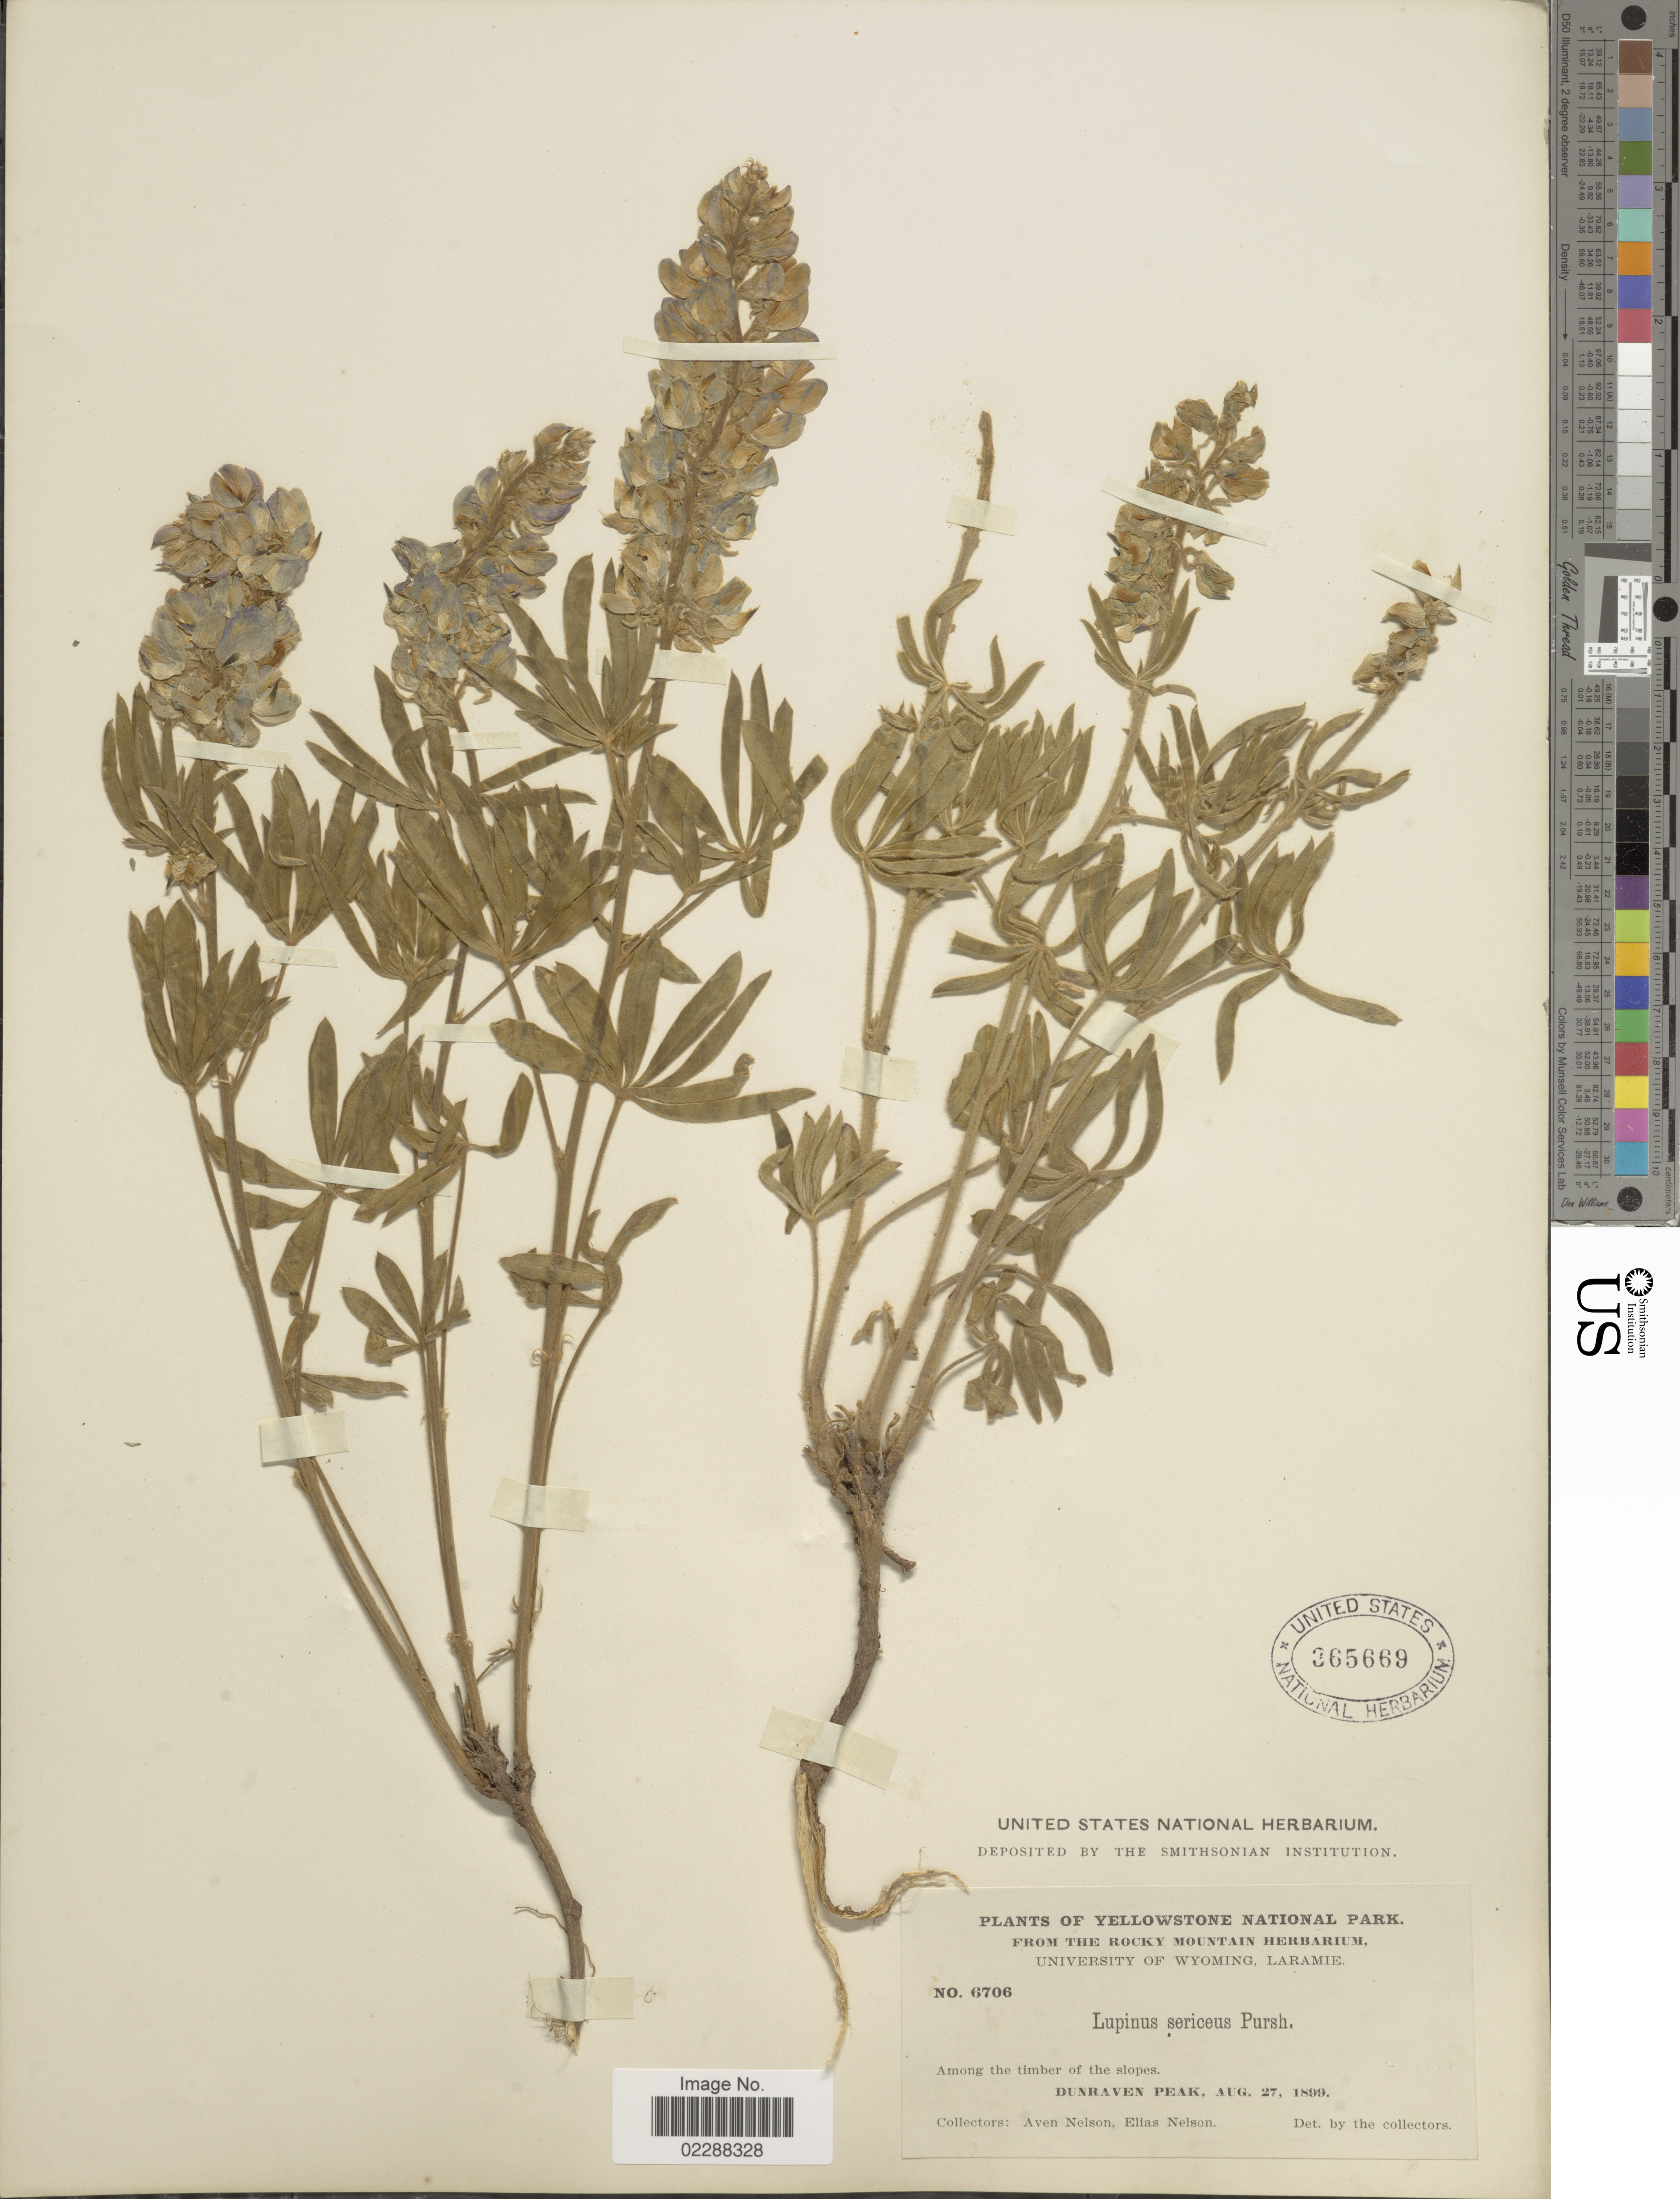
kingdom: Plantae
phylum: Tracheophyta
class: Magnoliopsida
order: Fabales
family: Fabaceae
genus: Lupinus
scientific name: Lupinus sp.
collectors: A. Nelson & E. Nelson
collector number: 6706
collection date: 1899-08-27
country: United States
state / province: Wyoming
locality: Yellowstone national Park, Dunraven Peak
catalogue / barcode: US 365669